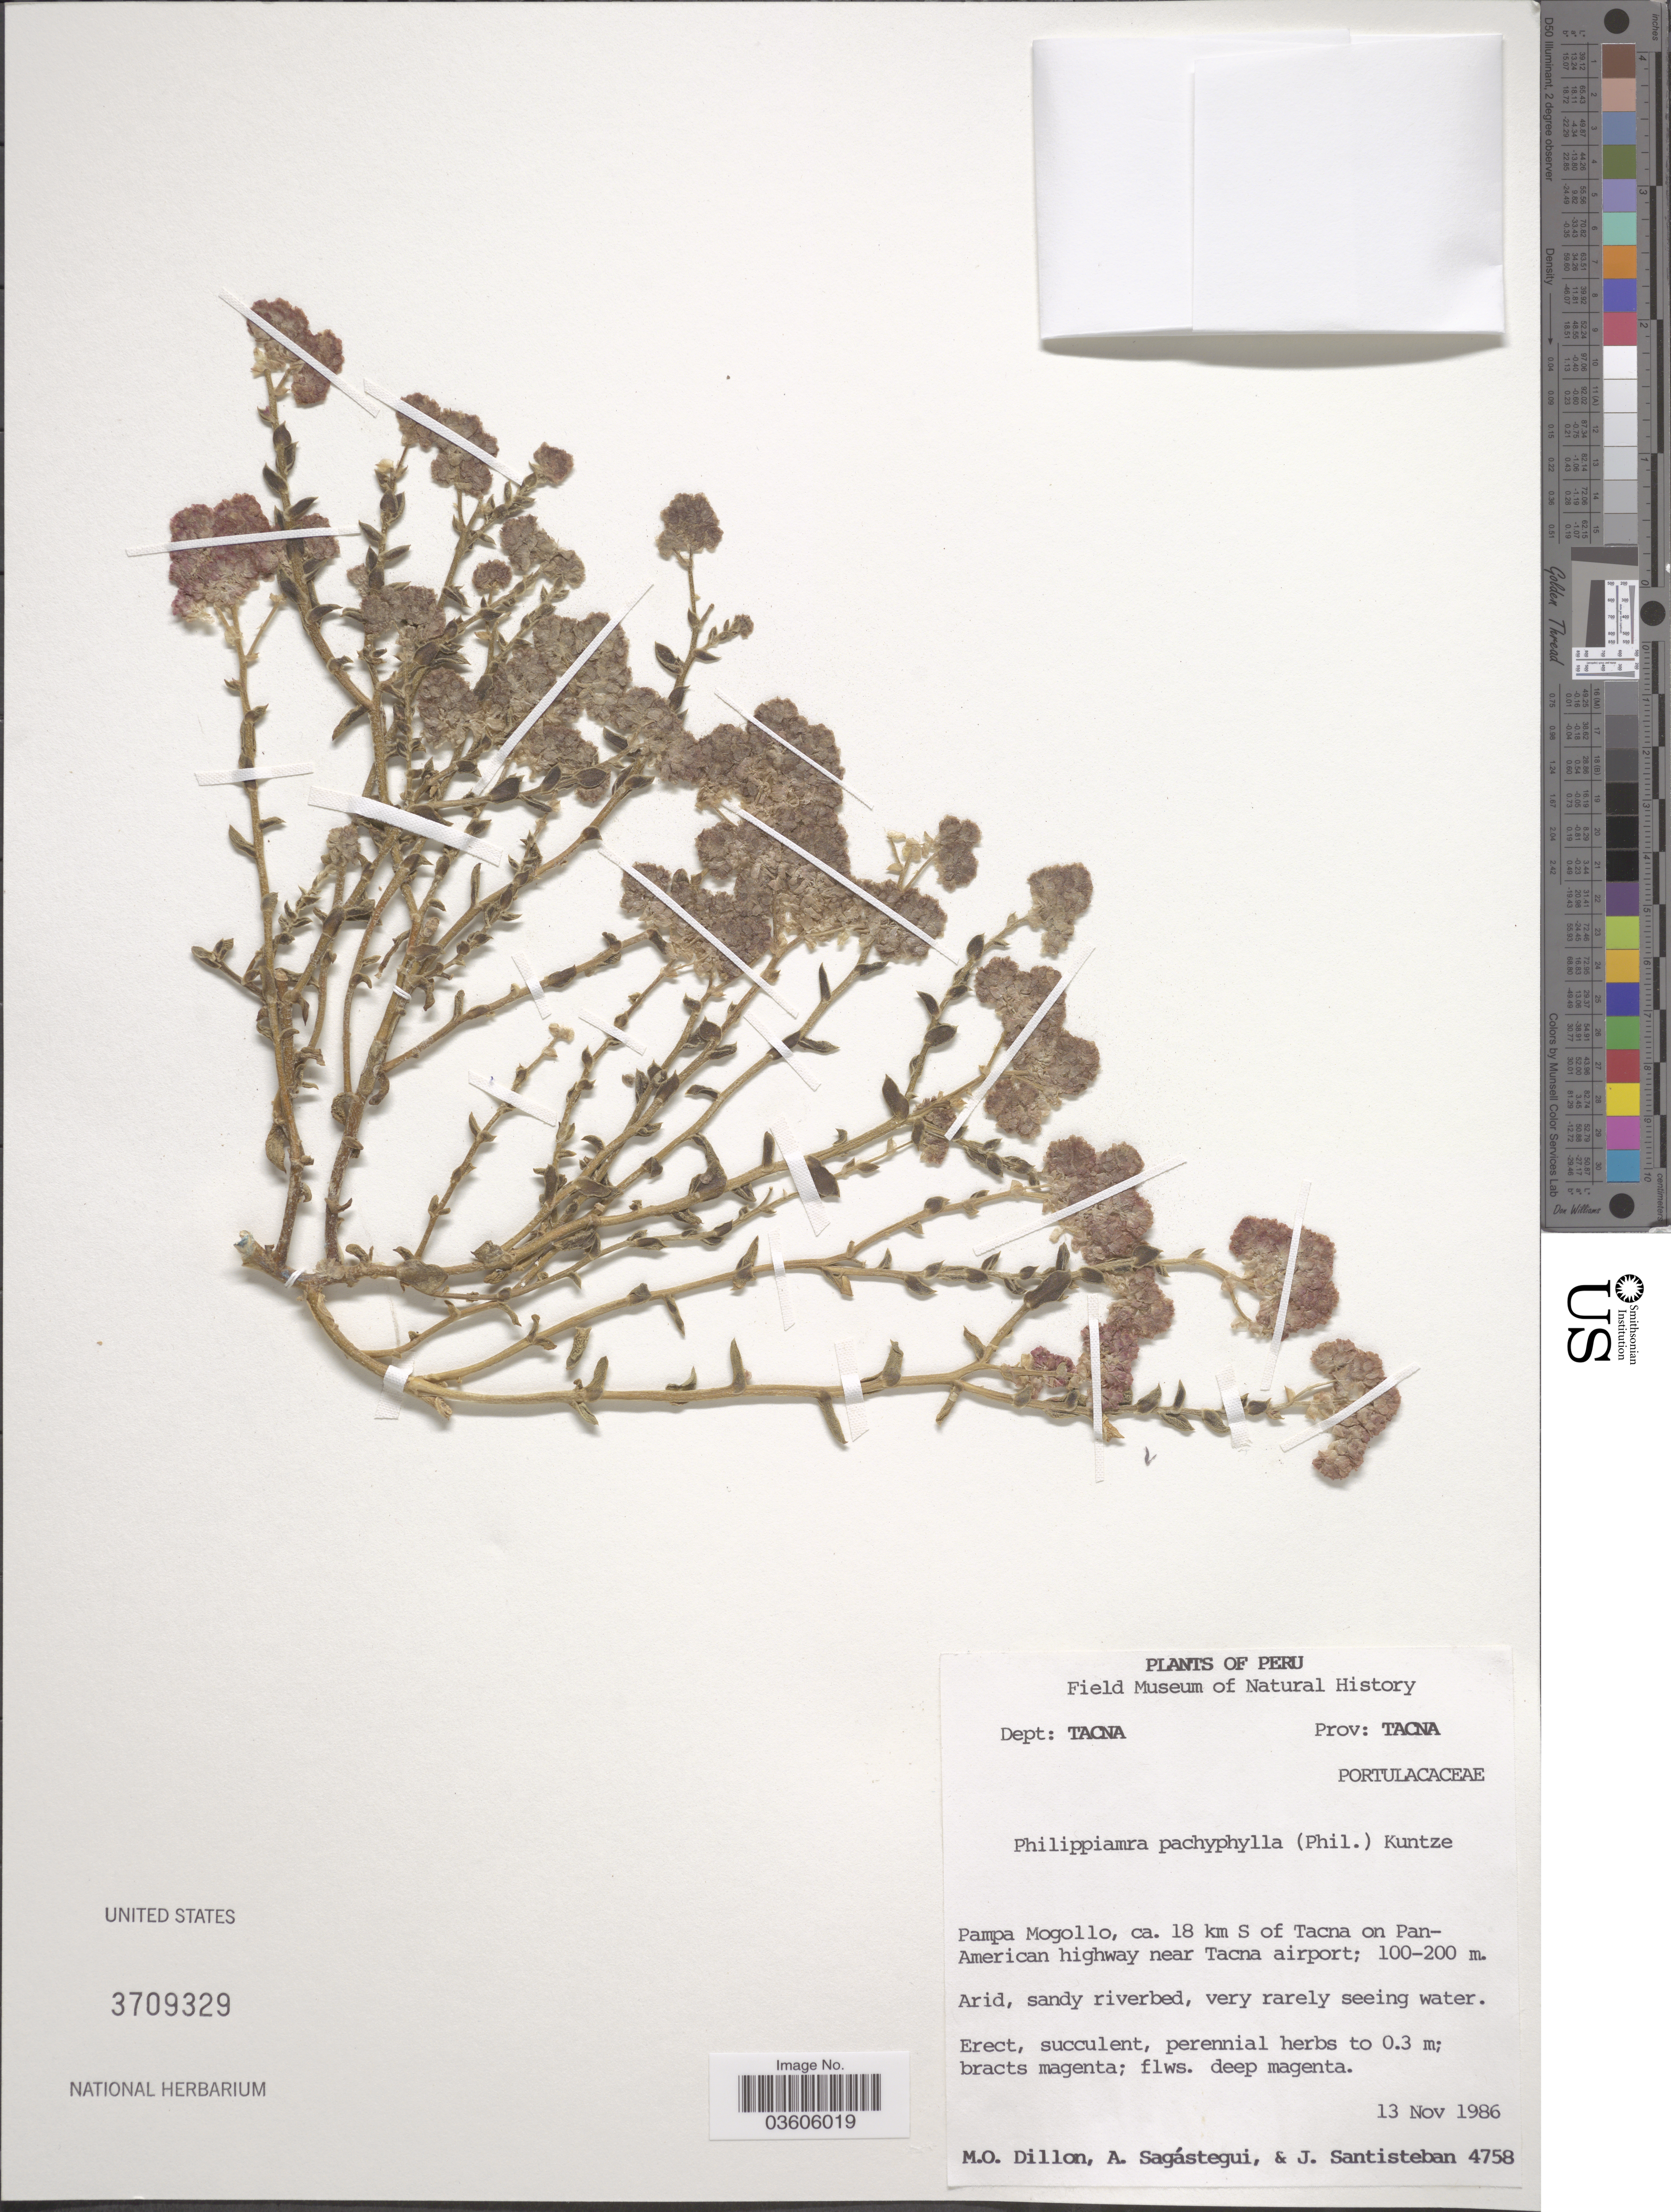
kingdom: Plantae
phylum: Tracheophyta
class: Magnoliopsida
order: Caryophyllales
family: Montiaceae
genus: Philippiamra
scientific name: Philippiamra pachyphylla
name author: (Phil.) Kuntze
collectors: M. O. Dillon, A. Sagastegui & J. Santisteban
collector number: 4758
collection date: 1986-11-13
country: Peru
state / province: Tacna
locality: Dept: Tacna. Prov: Tacna. Pampa Mogollo, ca. 18 km S of Tacna on Pan-American highway near Tacna airport.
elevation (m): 100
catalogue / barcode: US 3709329